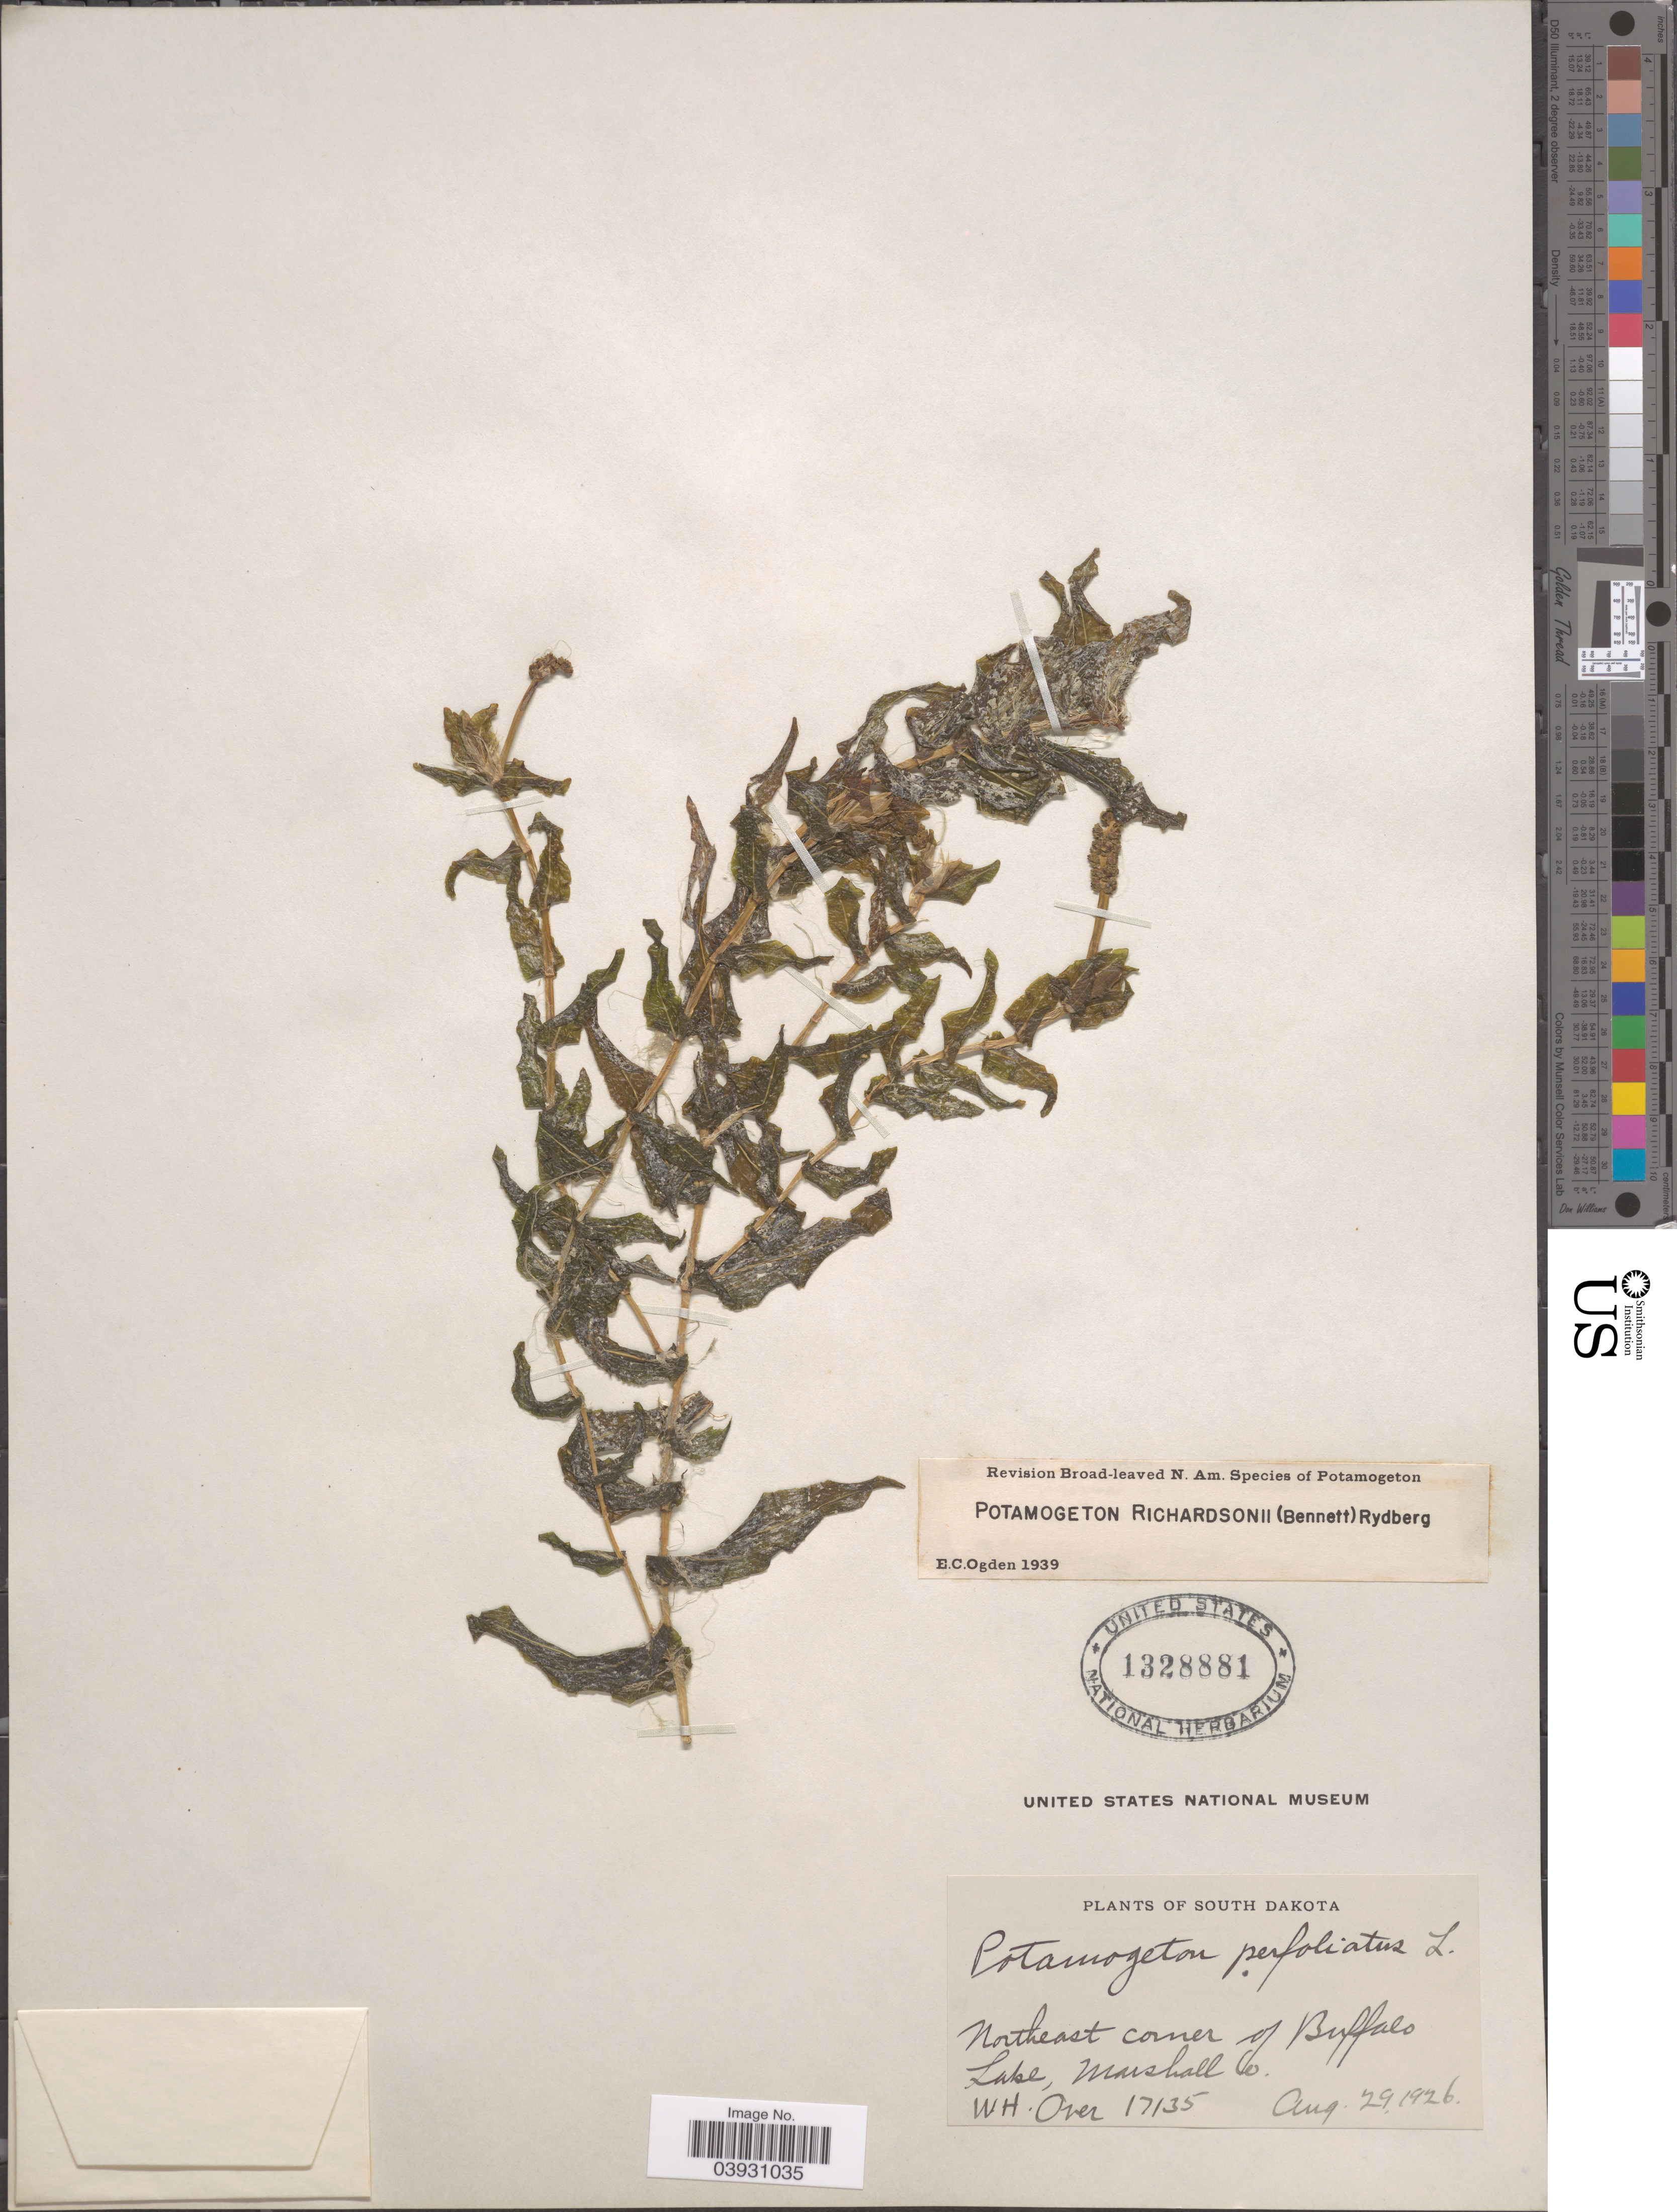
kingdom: Plantae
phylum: Tracheophyta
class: Liliopsida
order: Alismatales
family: Potamogetonaceae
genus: Potamogeton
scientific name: Potamogeton richardsonii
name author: (A.W. Benn.) Rydb.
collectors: W. Over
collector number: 17135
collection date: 1926-08-29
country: United States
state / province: South Dakota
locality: Northeast corner of Buffalo Lake, Marshall Co.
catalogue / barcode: US 1328881